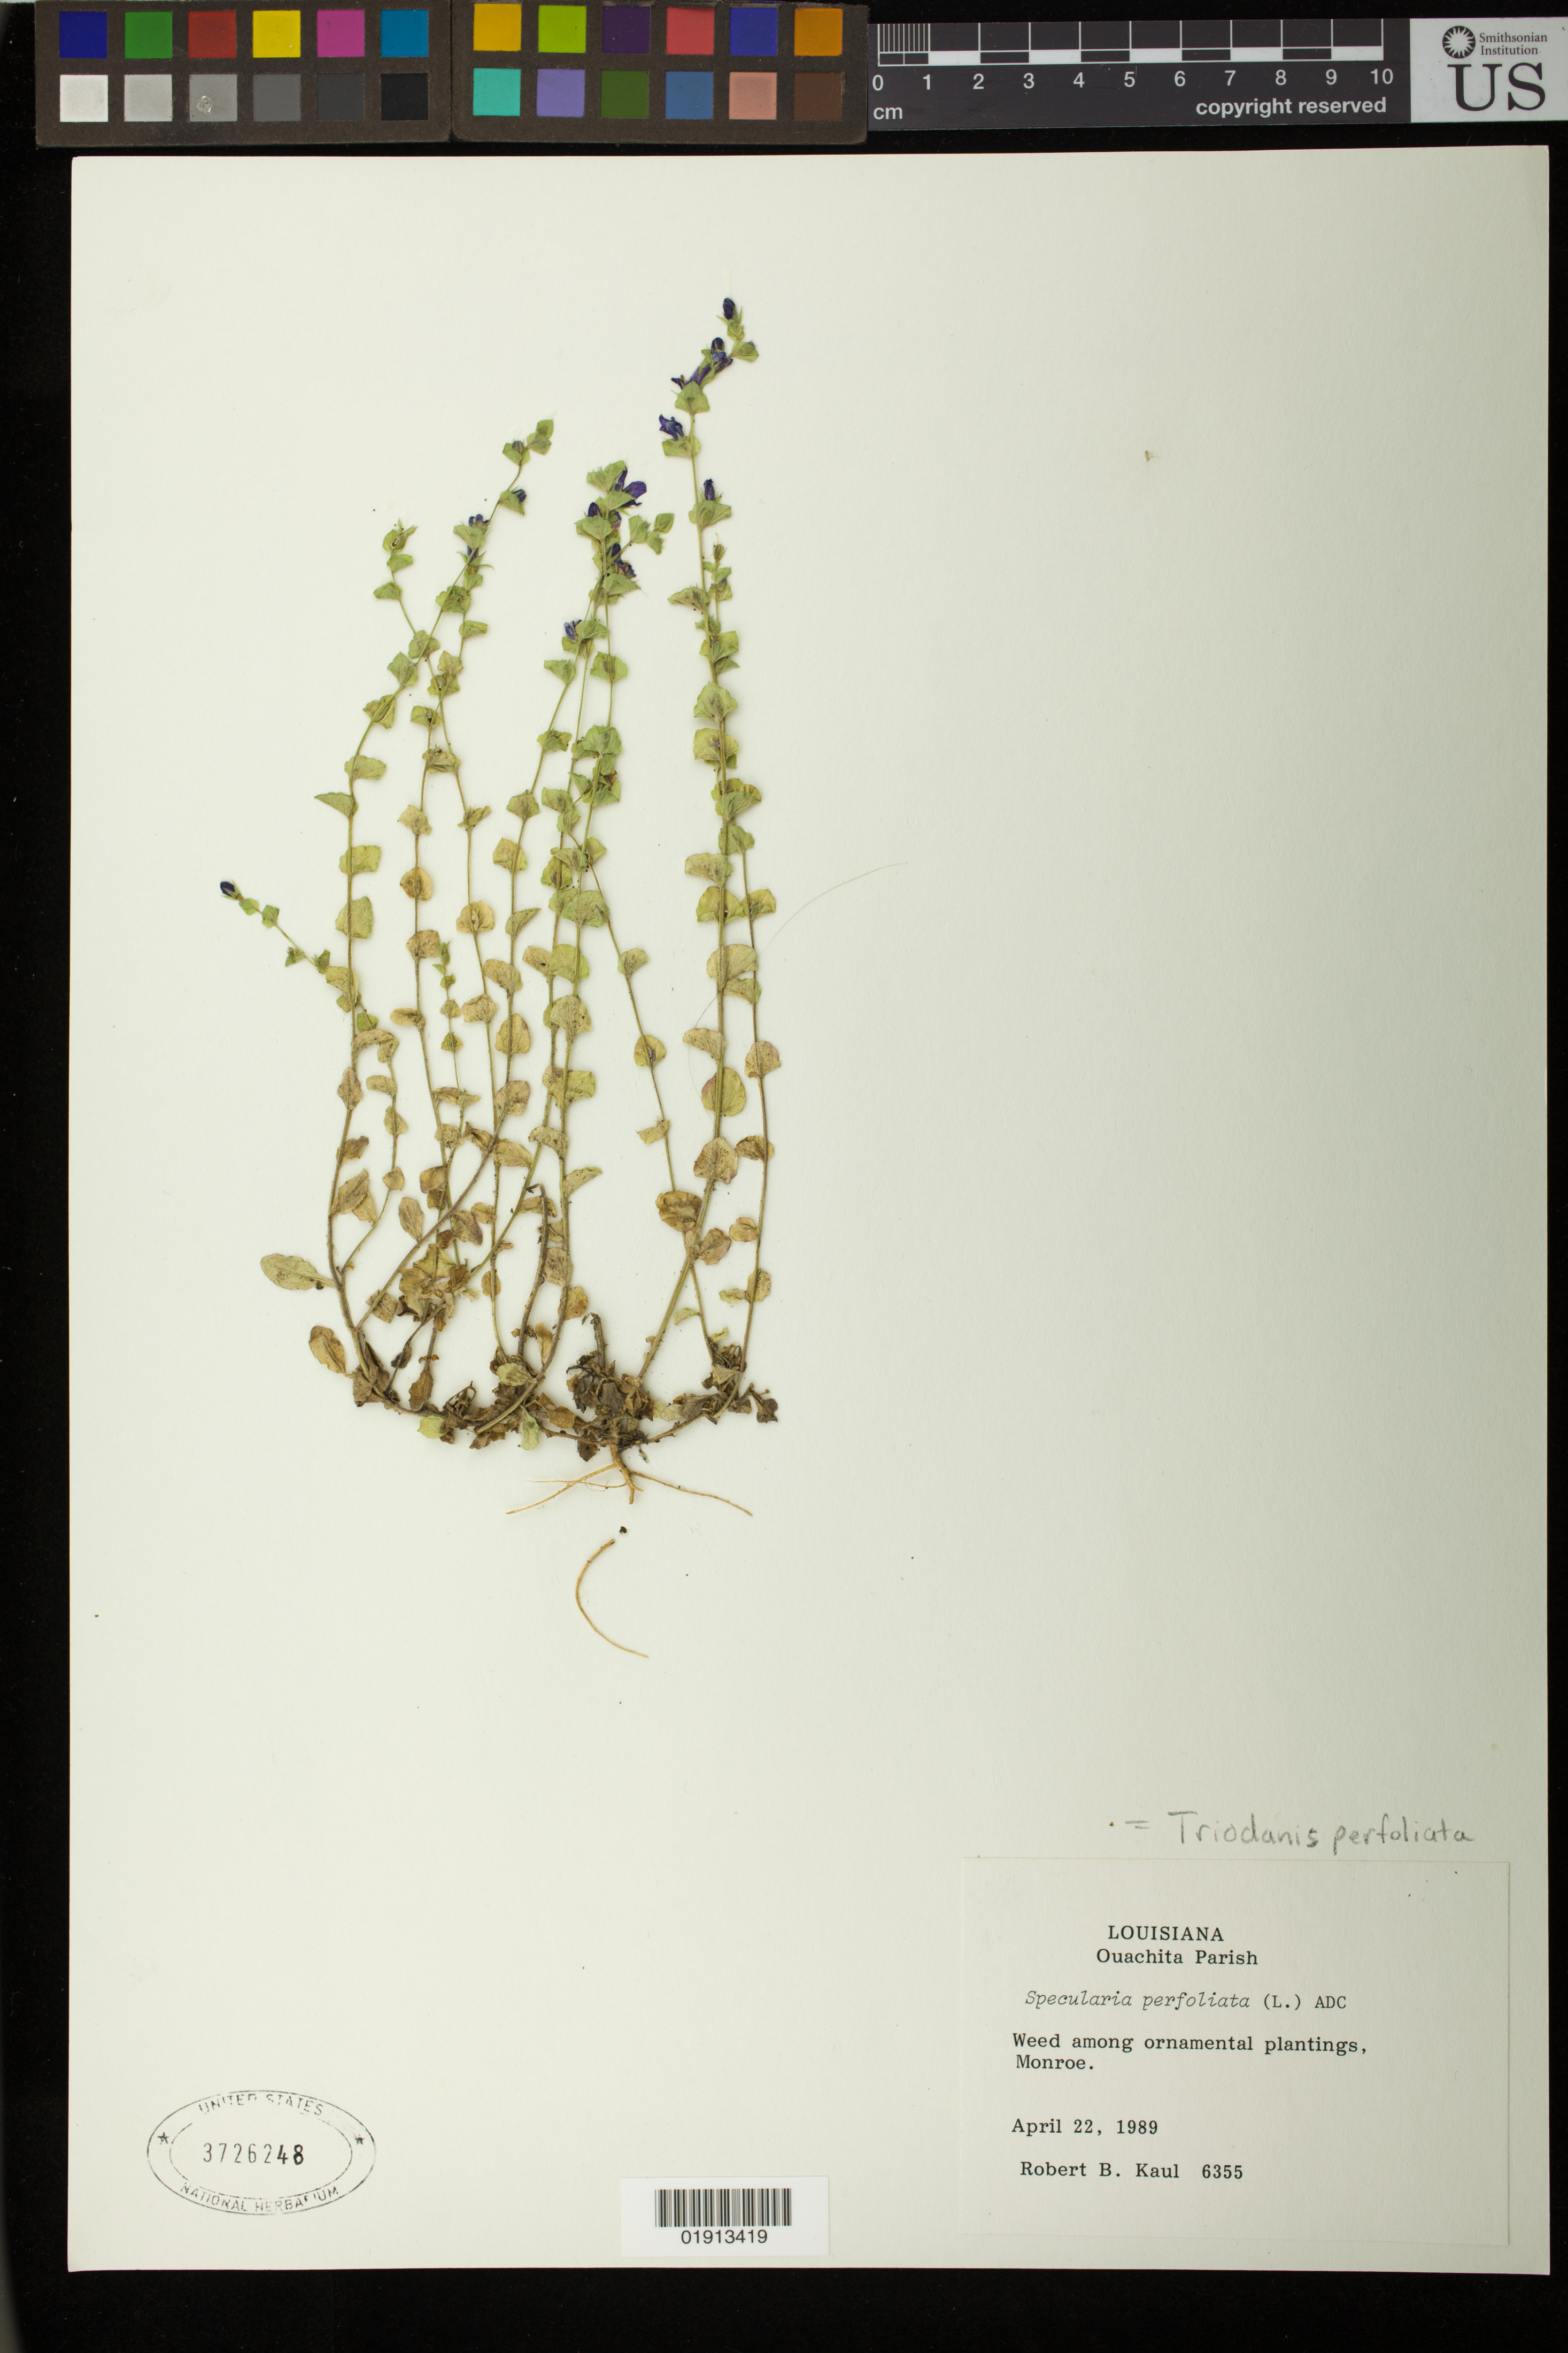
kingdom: Plantae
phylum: Tracheophyta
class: Magnoliopsida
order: Asterales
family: Campanulaceae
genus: Triodanis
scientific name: Triodanis perfoliata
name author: (L.) Nieuwl.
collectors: R. Kaul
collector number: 6355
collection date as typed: April 22, 1989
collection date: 1989-04-22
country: United States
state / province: Louisiana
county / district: Ouachita Parish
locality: Monroe.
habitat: Weed among ornamental plantings.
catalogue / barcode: US 3726248